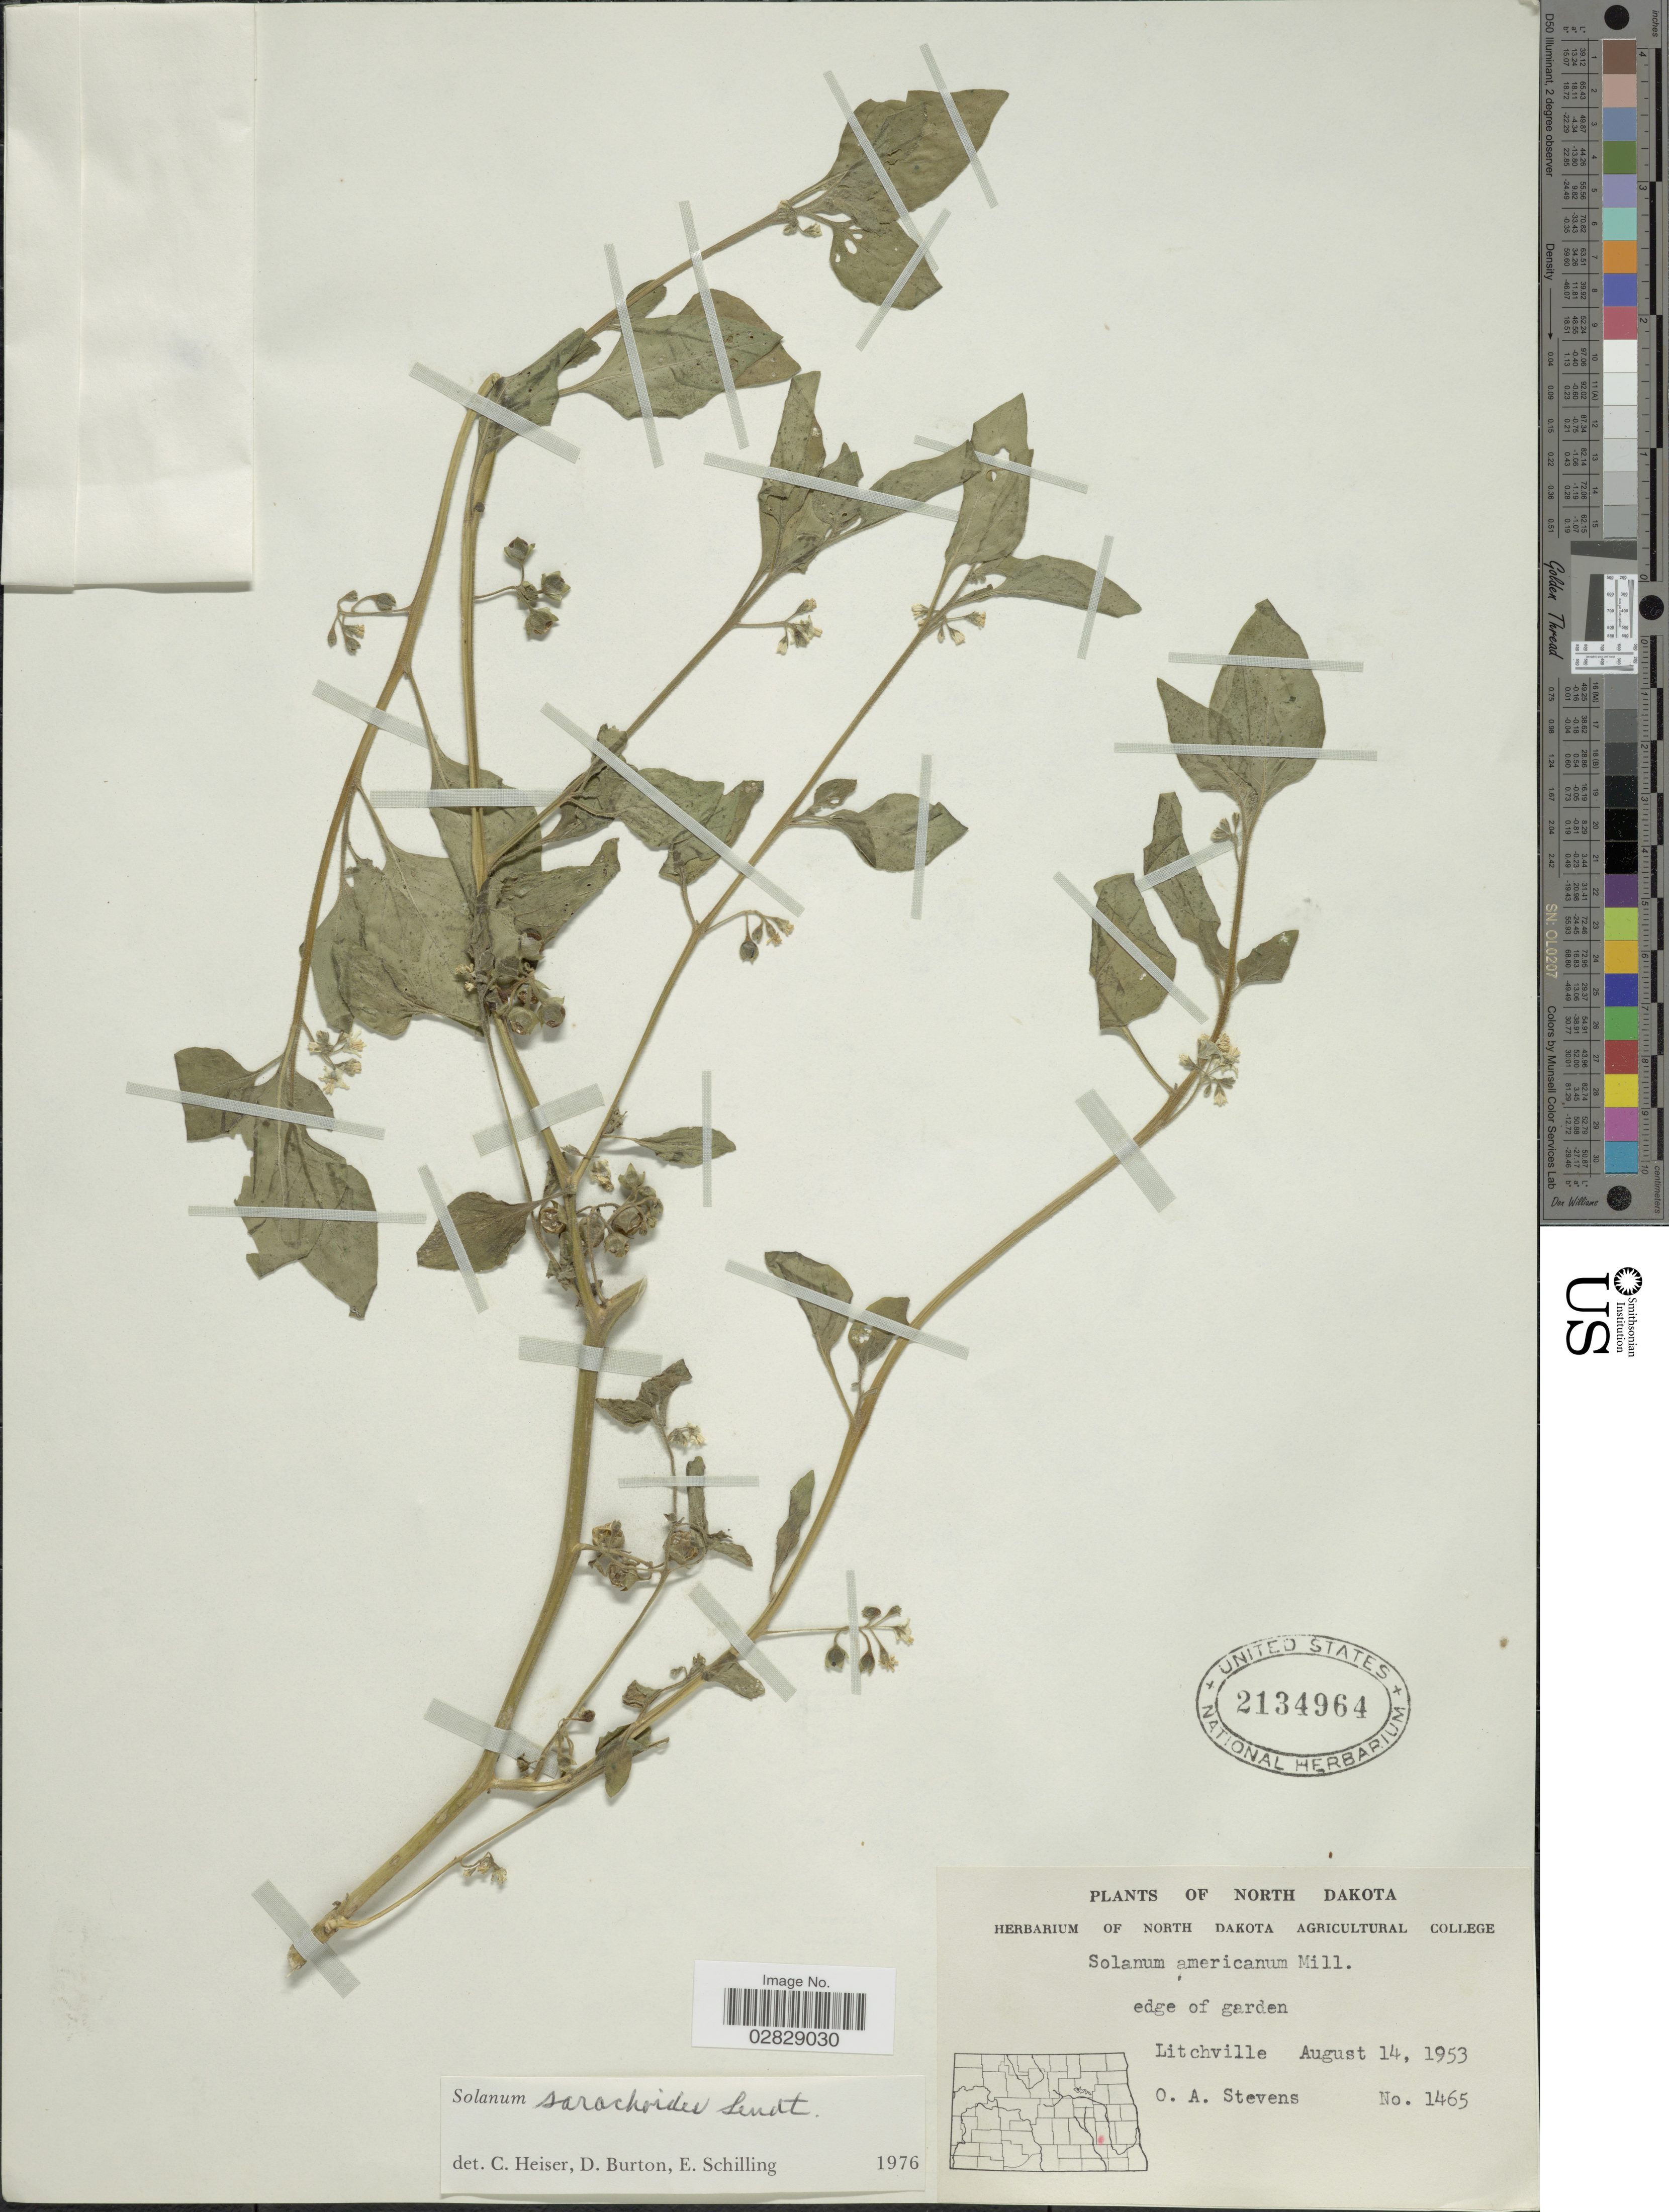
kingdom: Plantae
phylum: Tracheophyta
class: Magnoliopsida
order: Solanales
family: Solanaceae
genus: Solanum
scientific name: Solanum sarachoides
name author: Sendt.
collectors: O. A. Stevens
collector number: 1465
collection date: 1953-08-14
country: United States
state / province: North Dakota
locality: Litchville.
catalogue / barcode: US 2134964